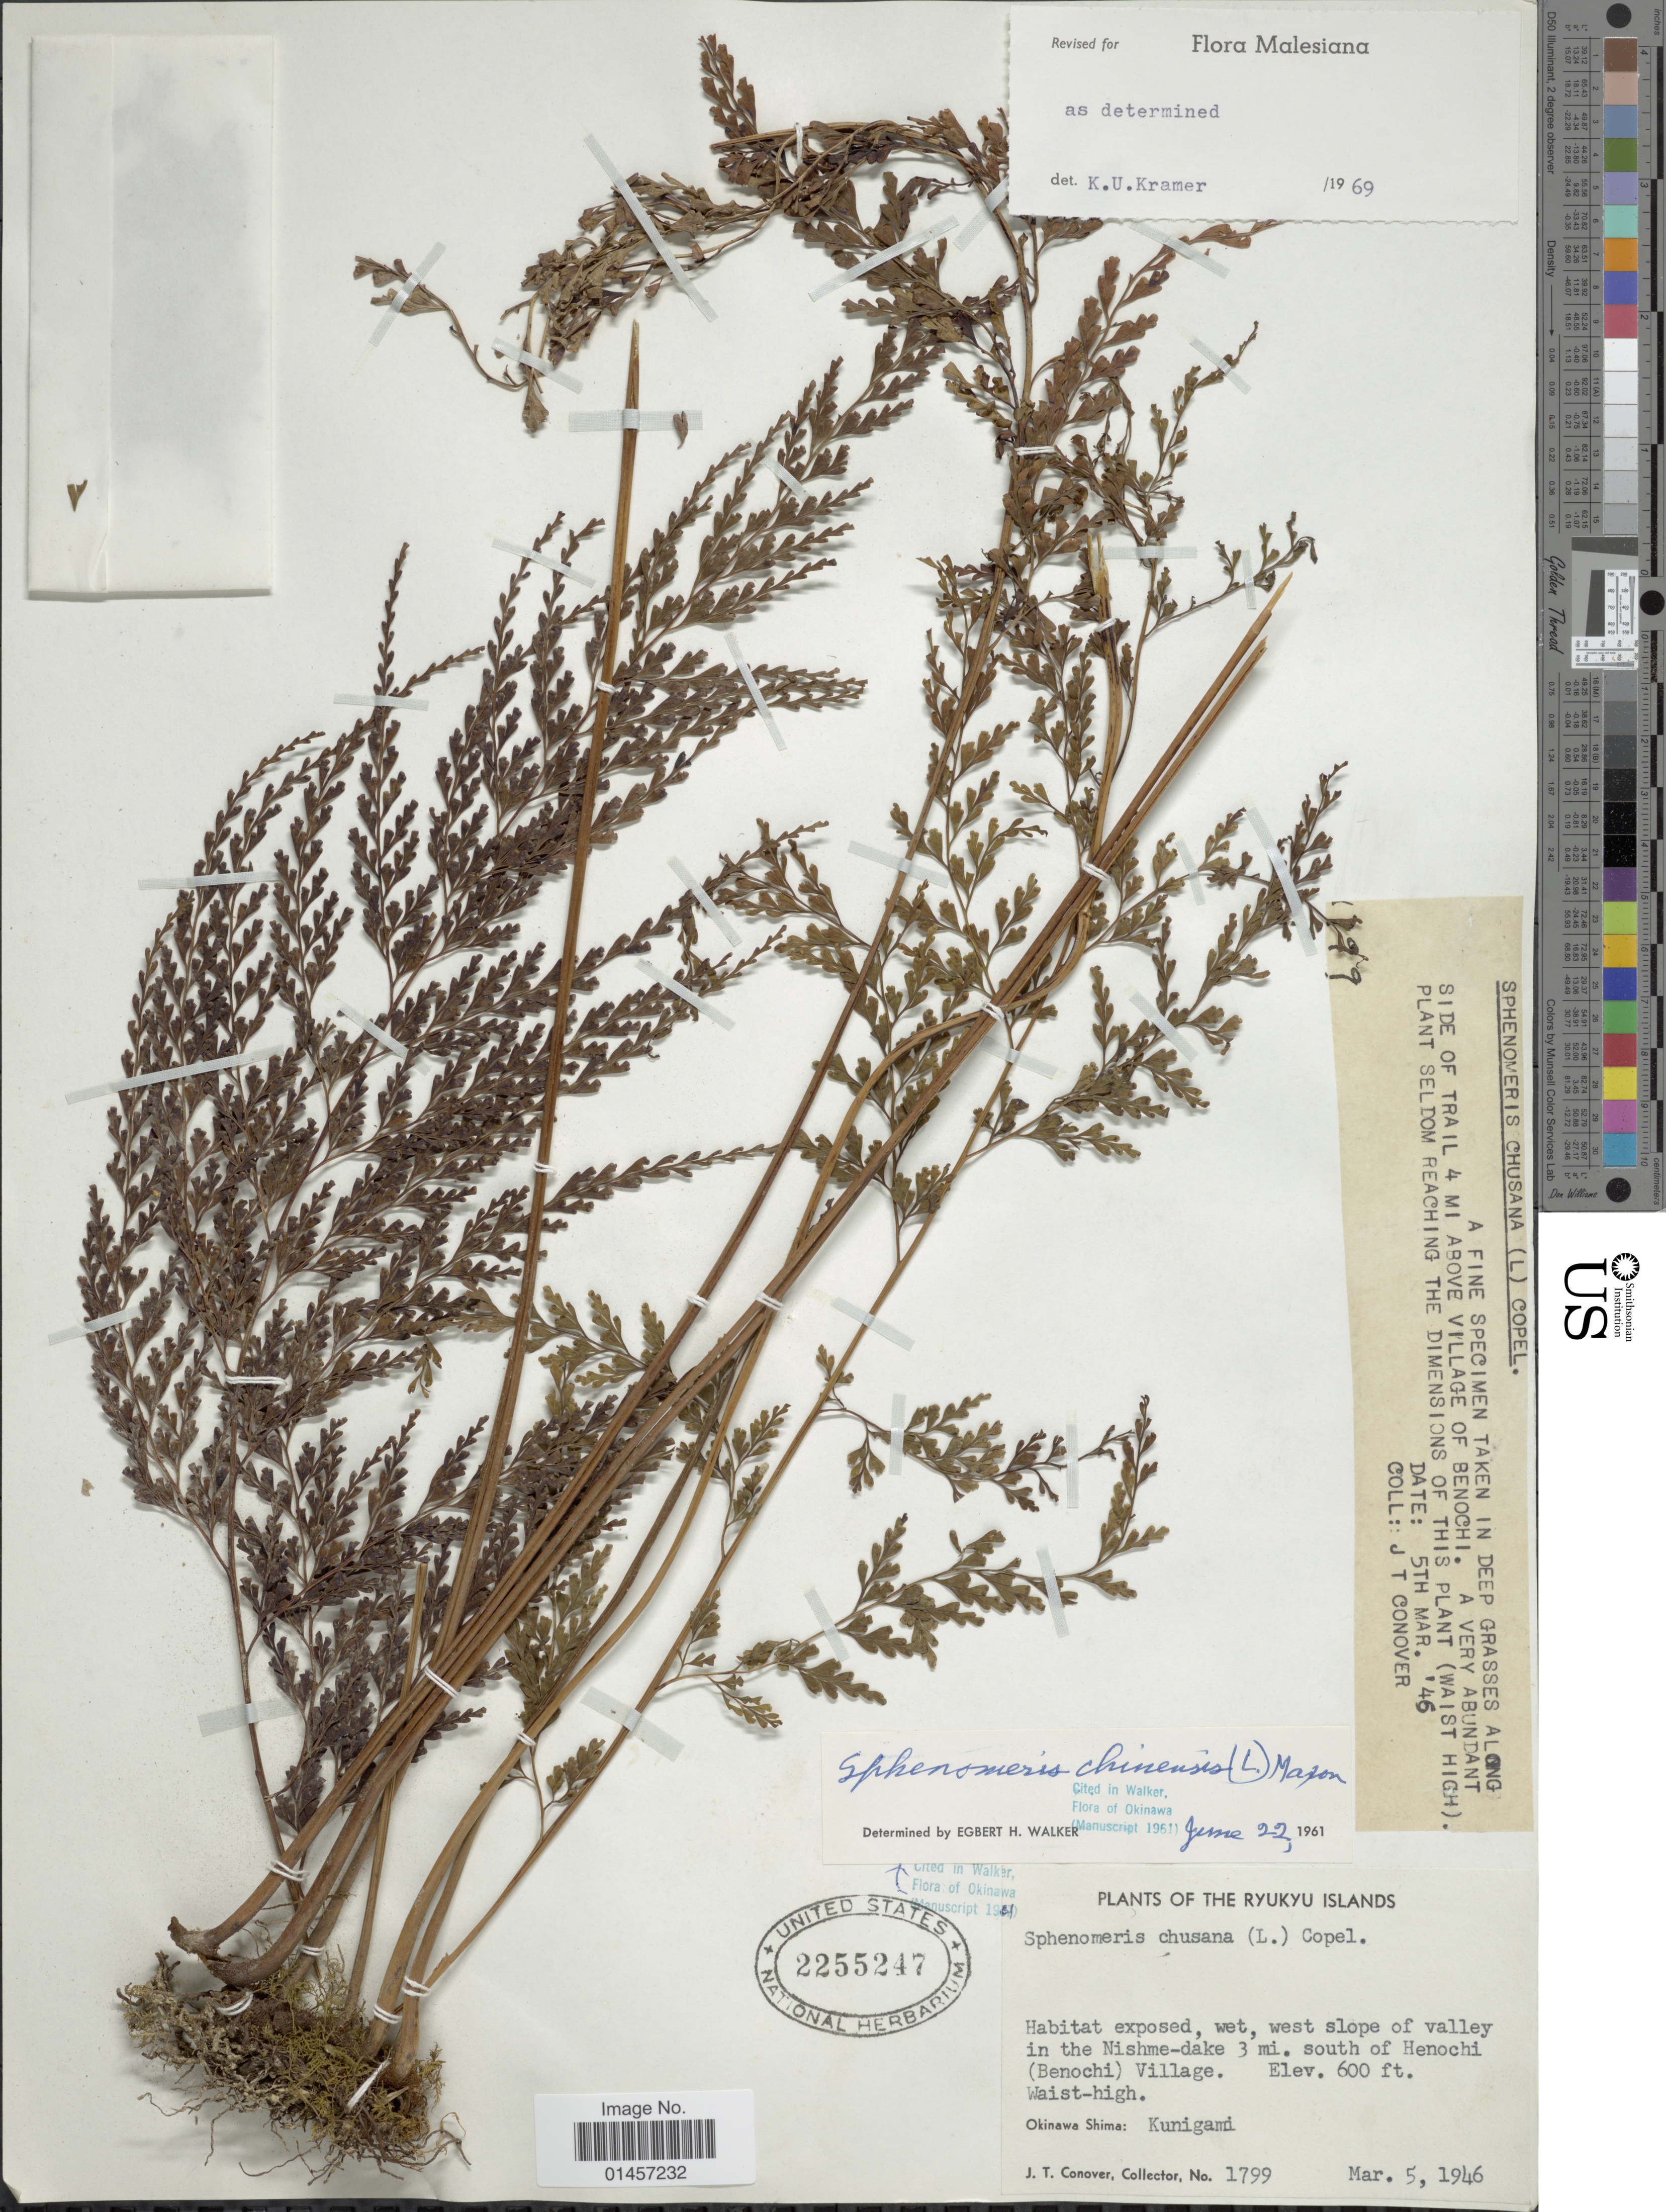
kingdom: Plantae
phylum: Tracheophyta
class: Polypodiopsida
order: Polypodiales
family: Lindsaeaceae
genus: Sphenomeris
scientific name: Sphenomeris chinensis var. chinensis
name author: (L.) Maxon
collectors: J. T. Conover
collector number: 1799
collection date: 1946-03-05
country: Japan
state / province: Okinawa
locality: Ryukyu Islands, Okinawa Shima: Kunigami, west slope of valley in the Nishme-dake 3mi. south of Henochi(Benochi) village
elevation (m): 183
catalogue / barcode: US 2255247